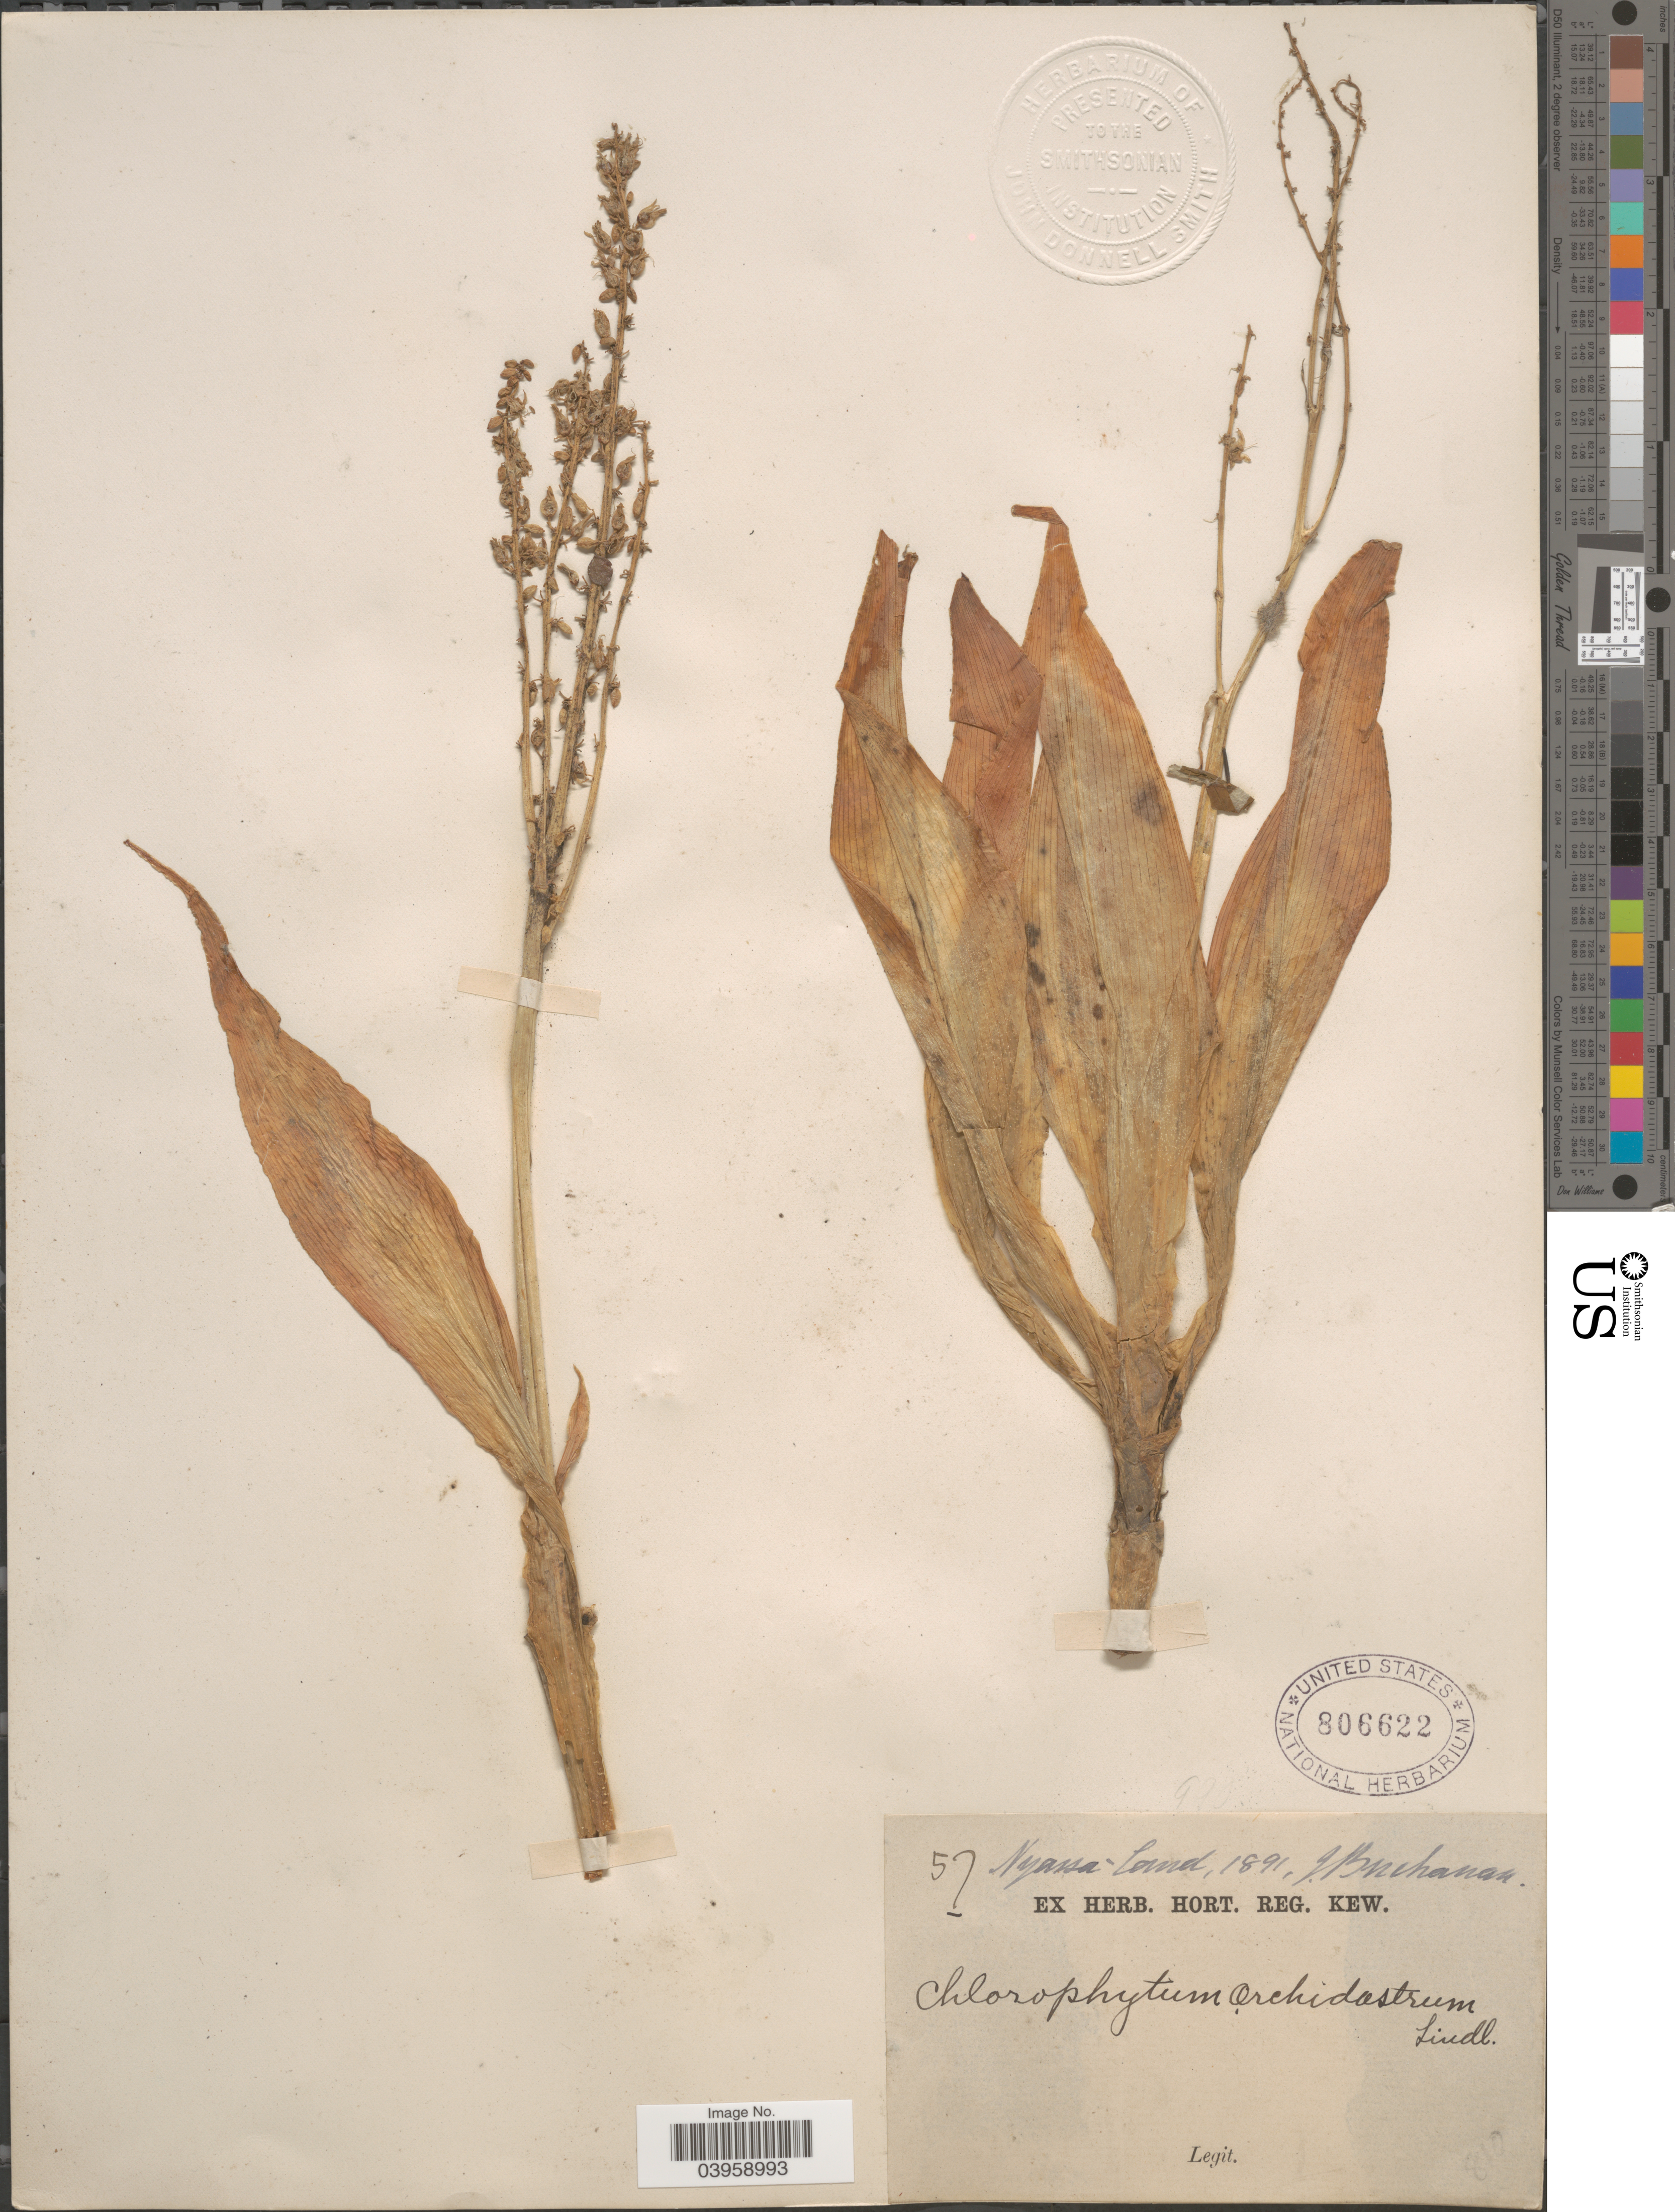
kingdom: Plantae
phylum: Tracheophyta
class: Liliopsida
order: Asparagales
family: Asparagaceae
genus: Chlorophytum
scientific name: Chlorophytum orchidastrum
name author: Lindl.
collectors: J. Buchanan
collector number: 57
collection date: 1891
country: Malawi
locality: Nyassa-land.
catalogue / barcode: US 806622